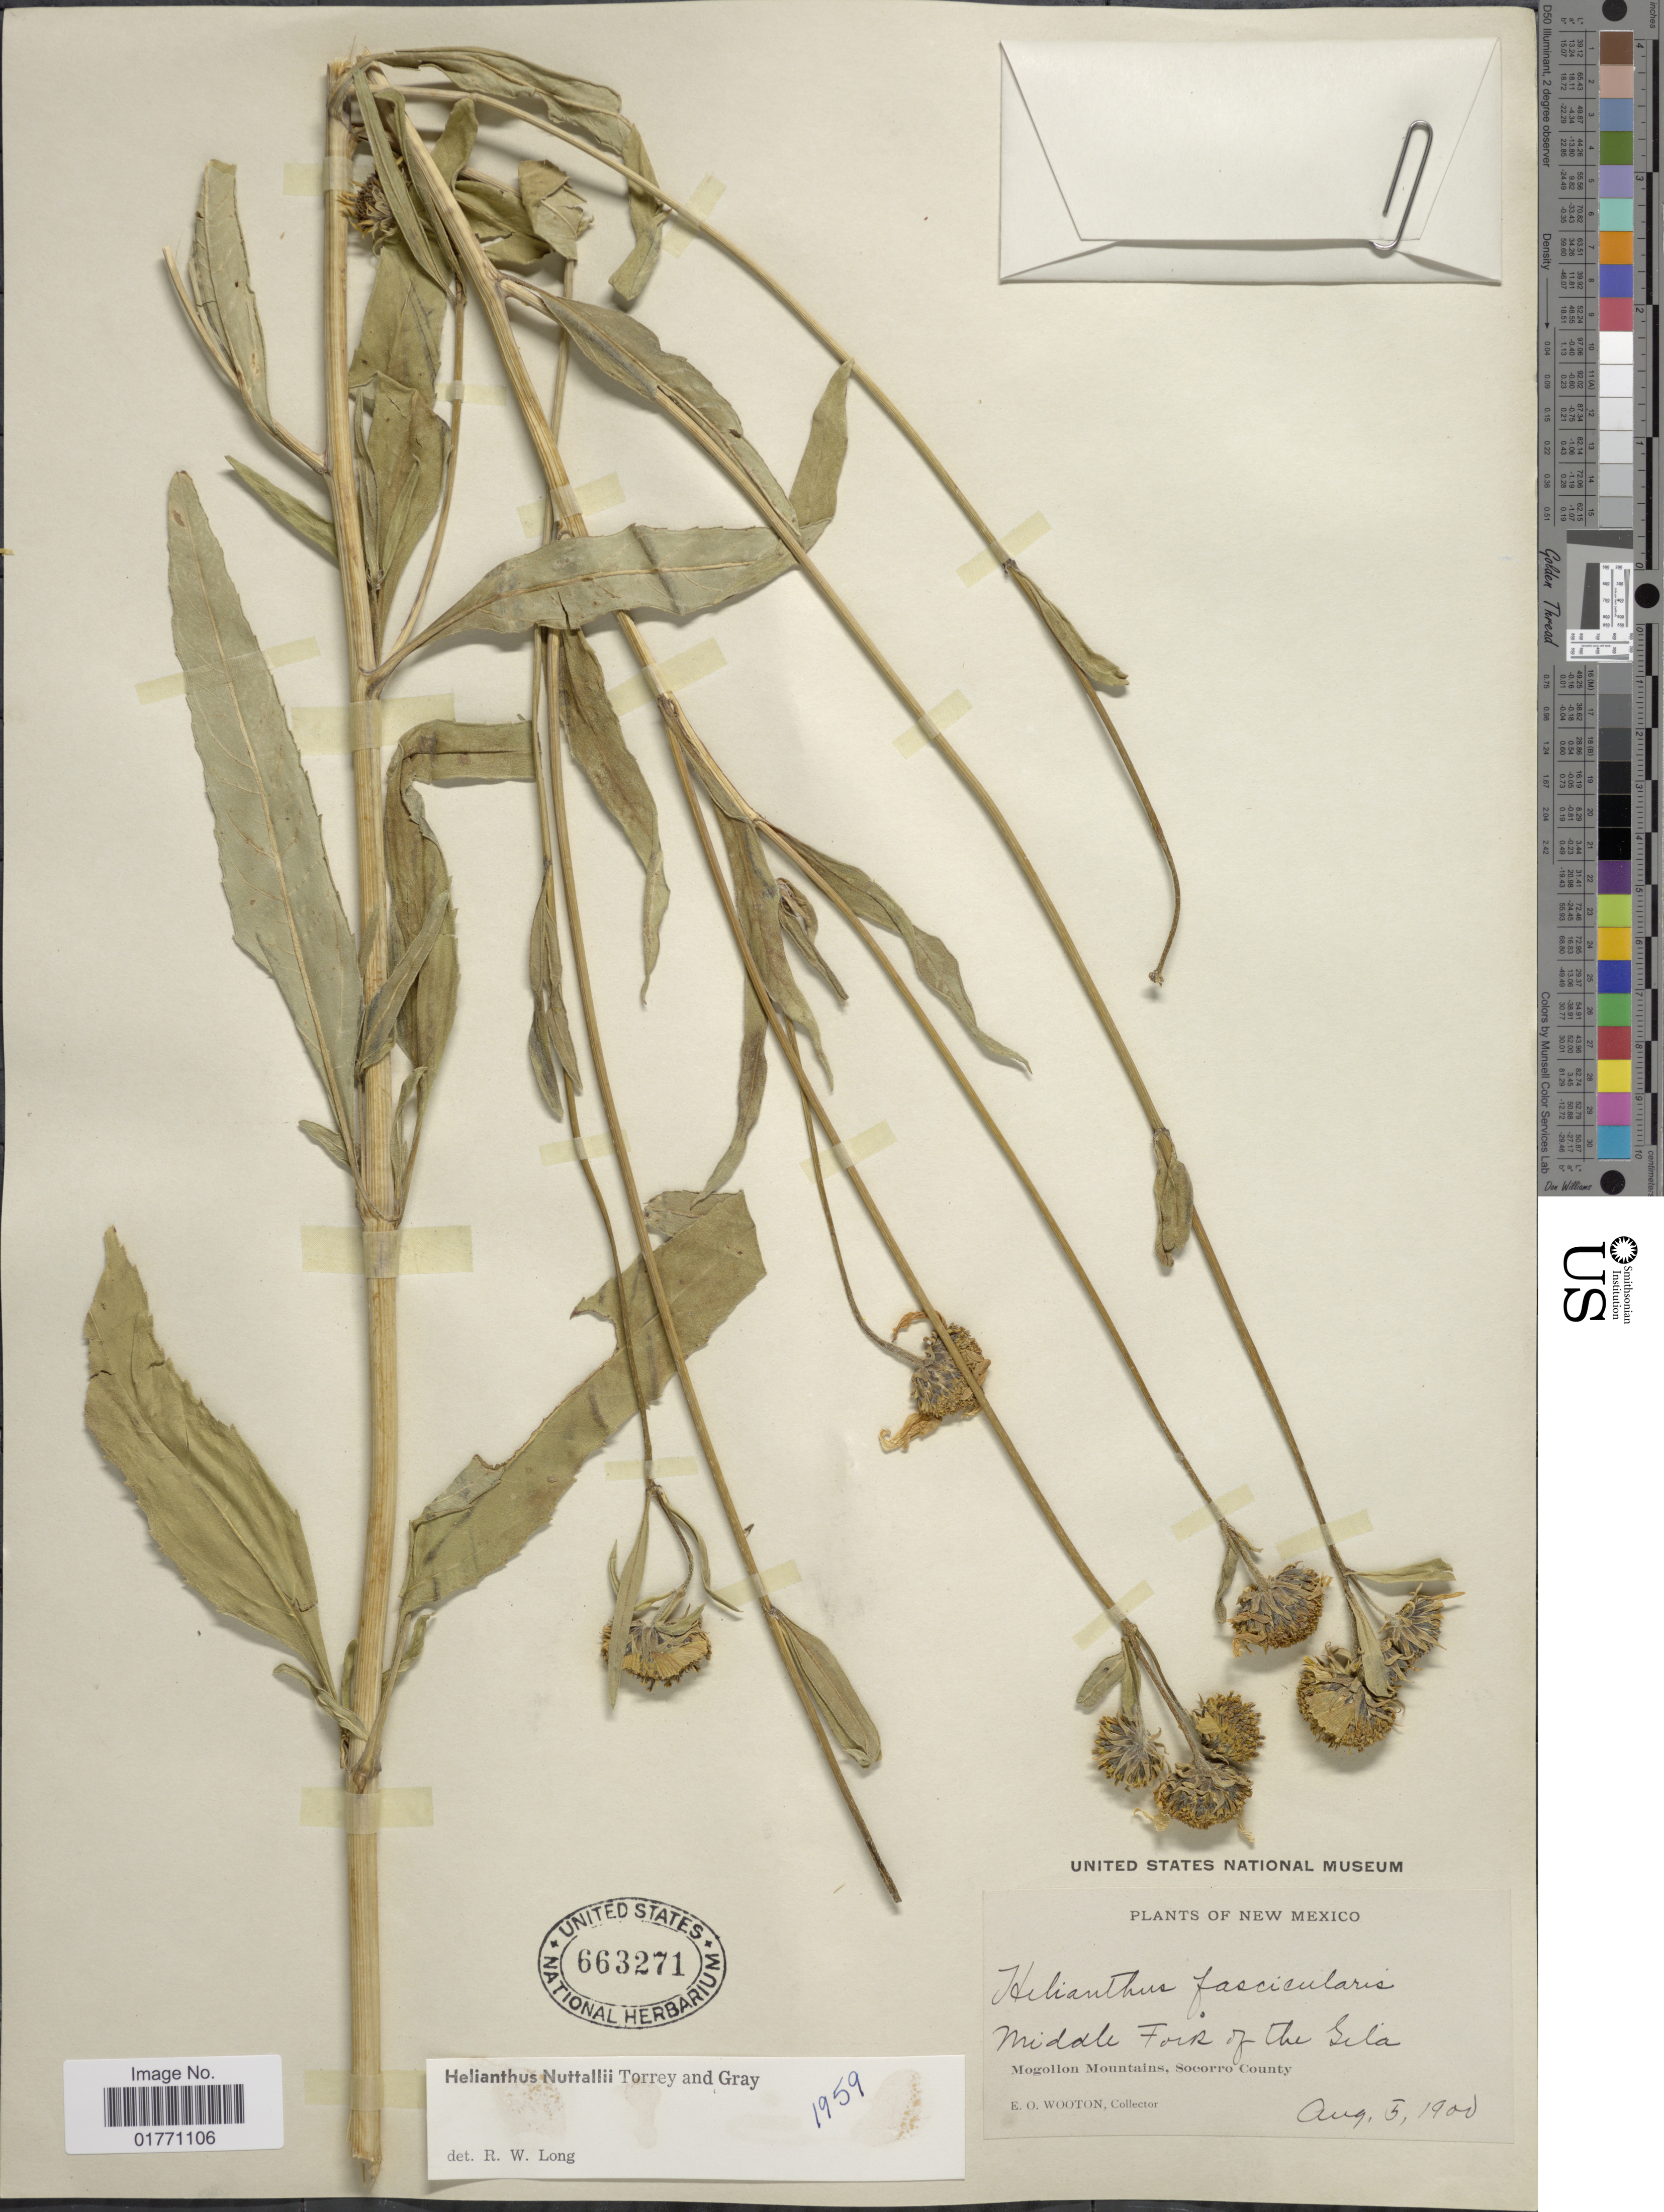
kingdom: Plantae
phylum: Tracheophyta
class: Magnoliopsida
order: Asterales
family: Asteraceae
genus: Helianthus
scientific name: Helianthus nuttallii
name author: Torr. & A. Gray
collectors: E. O. Wooton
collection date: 1900-08-05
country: United States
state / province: New Mexico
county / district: Socorro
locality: Middle Fork of the Gila, Mogollon Mountain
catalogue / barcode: US 663271